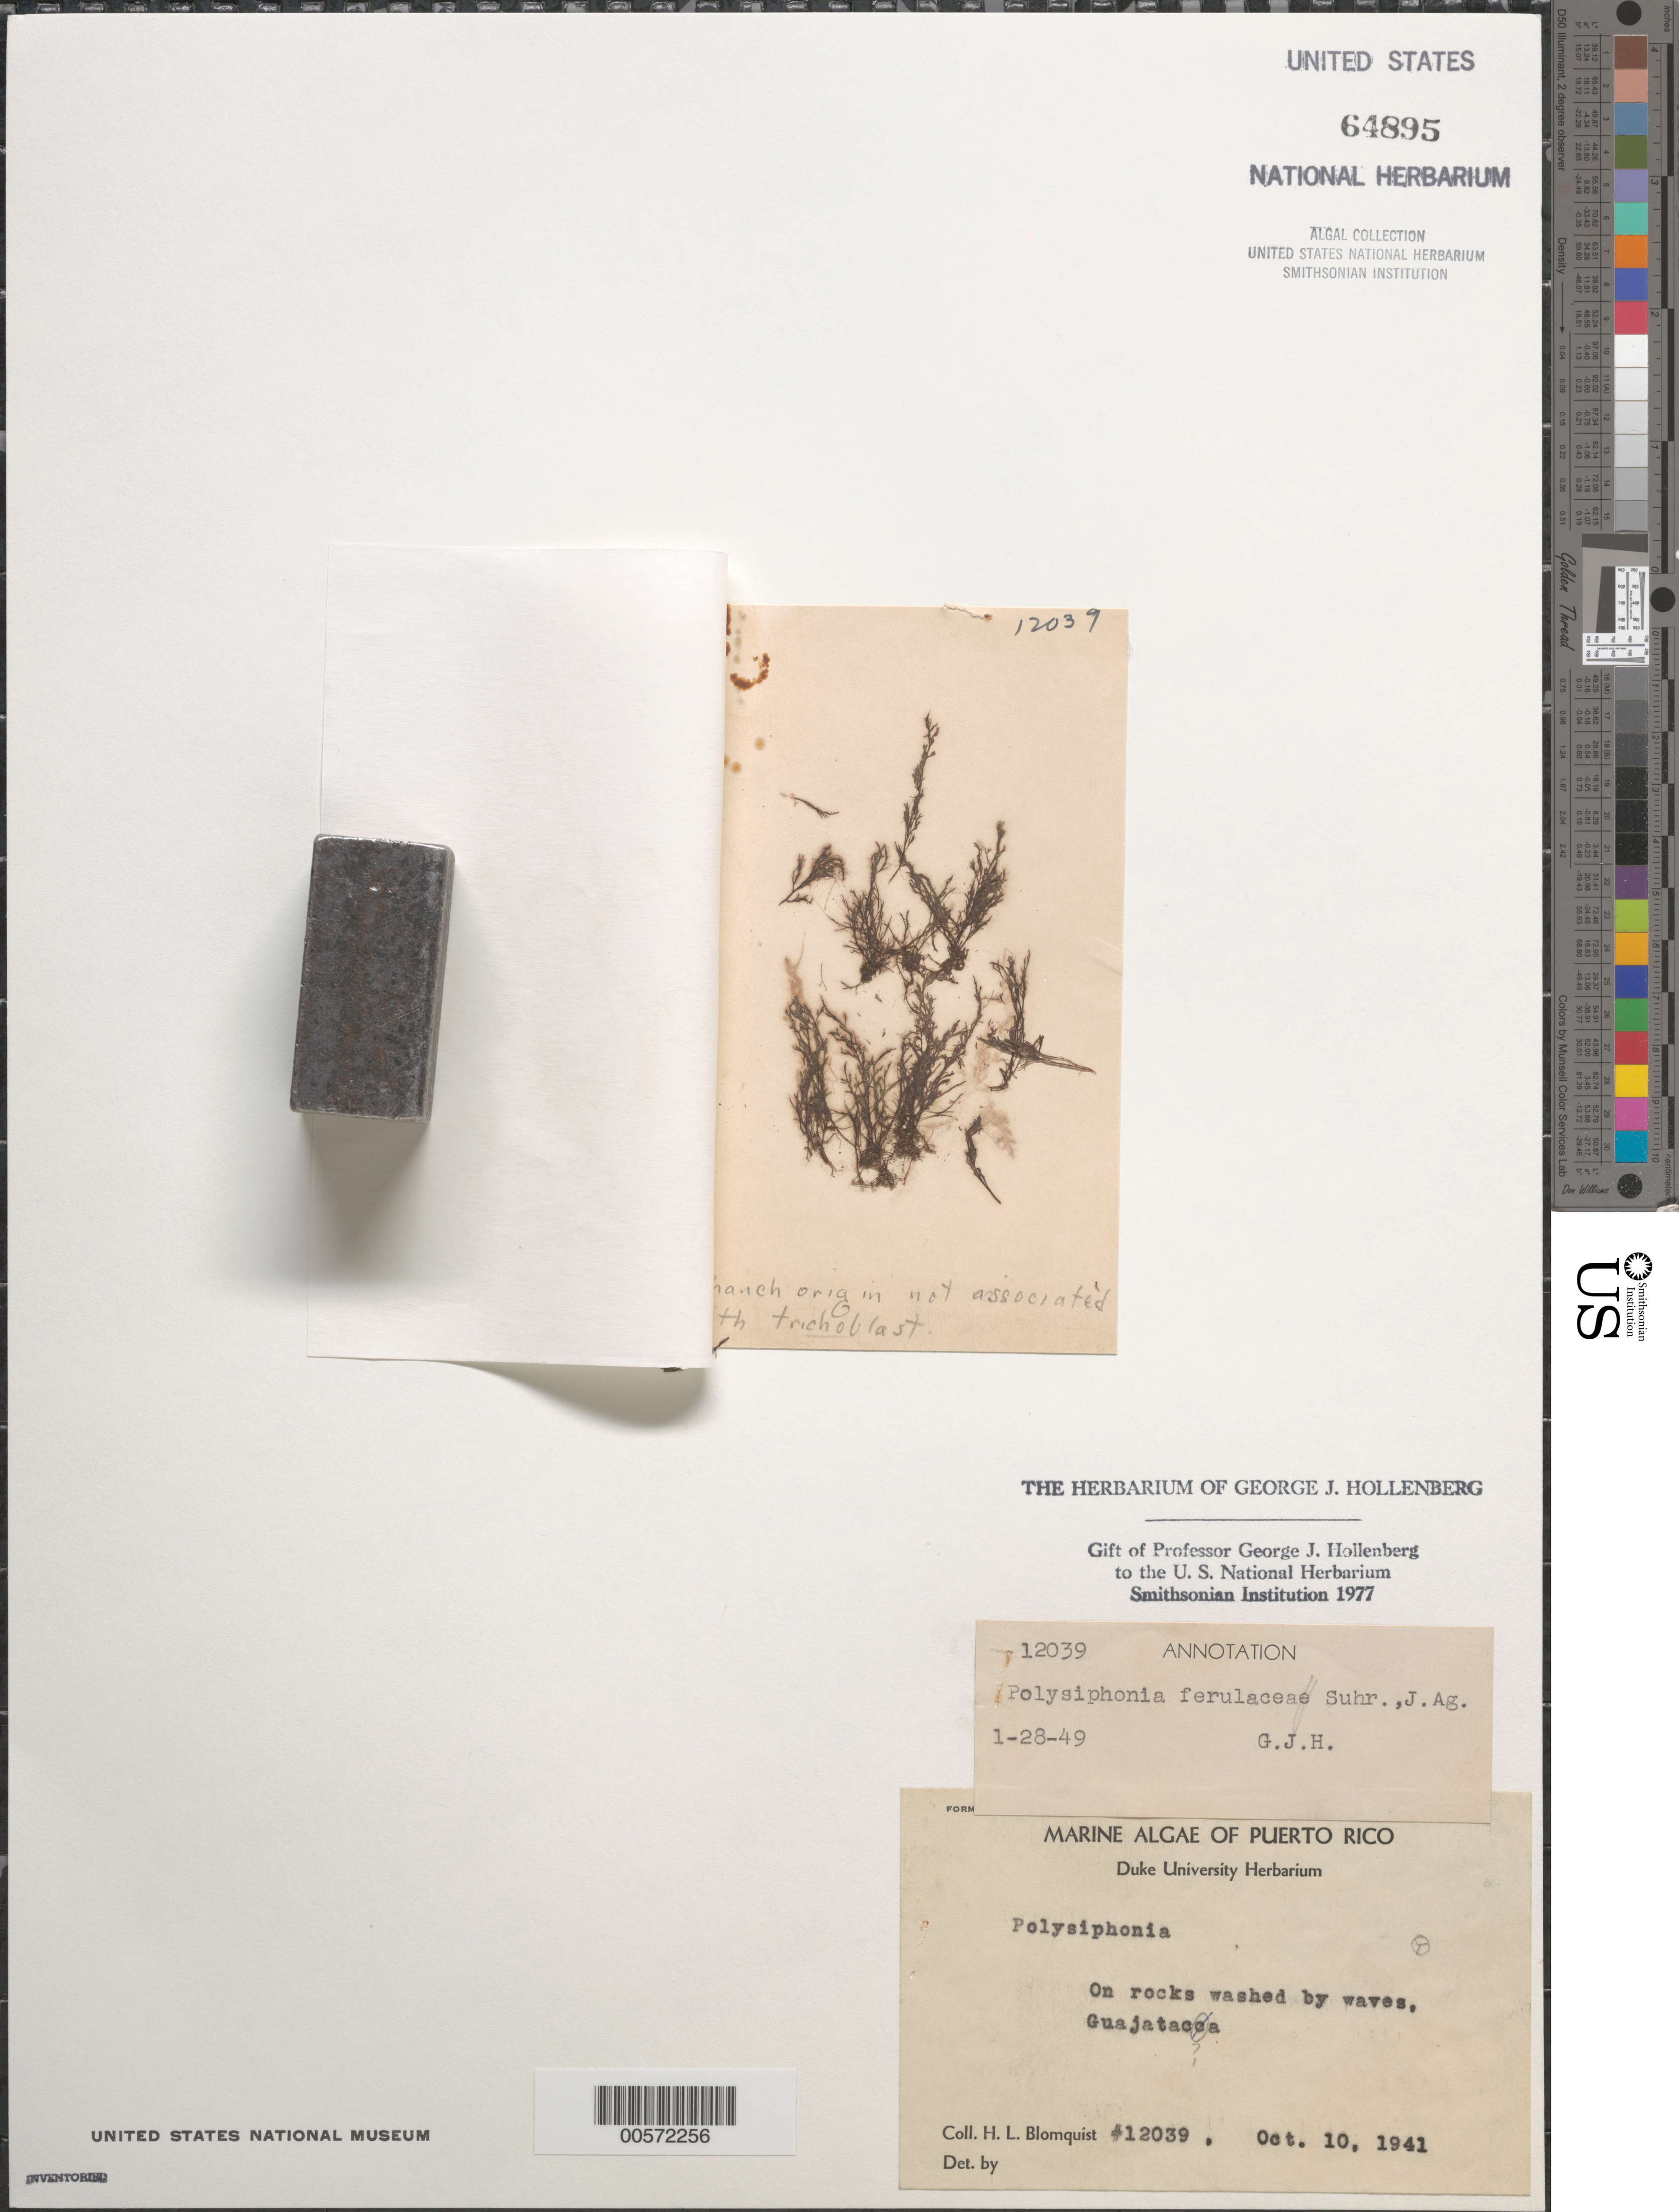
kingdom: Plantae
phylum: Rhodophyta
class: Florideophyceae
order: Ceramiales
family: Rhodomelaceae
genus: Melanothamnus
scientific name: Melanothamnus ferulaceus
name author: (Suhr ex J. Agardh) Diaz-Tapia & Maggs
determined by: Algae name updating Project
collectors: H. Blomquist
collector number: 12039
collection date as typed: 10 Oct 1941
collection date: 1941-10-10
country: Puerto Rico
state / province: Isabela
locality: Guajataca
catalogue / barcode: US 64895